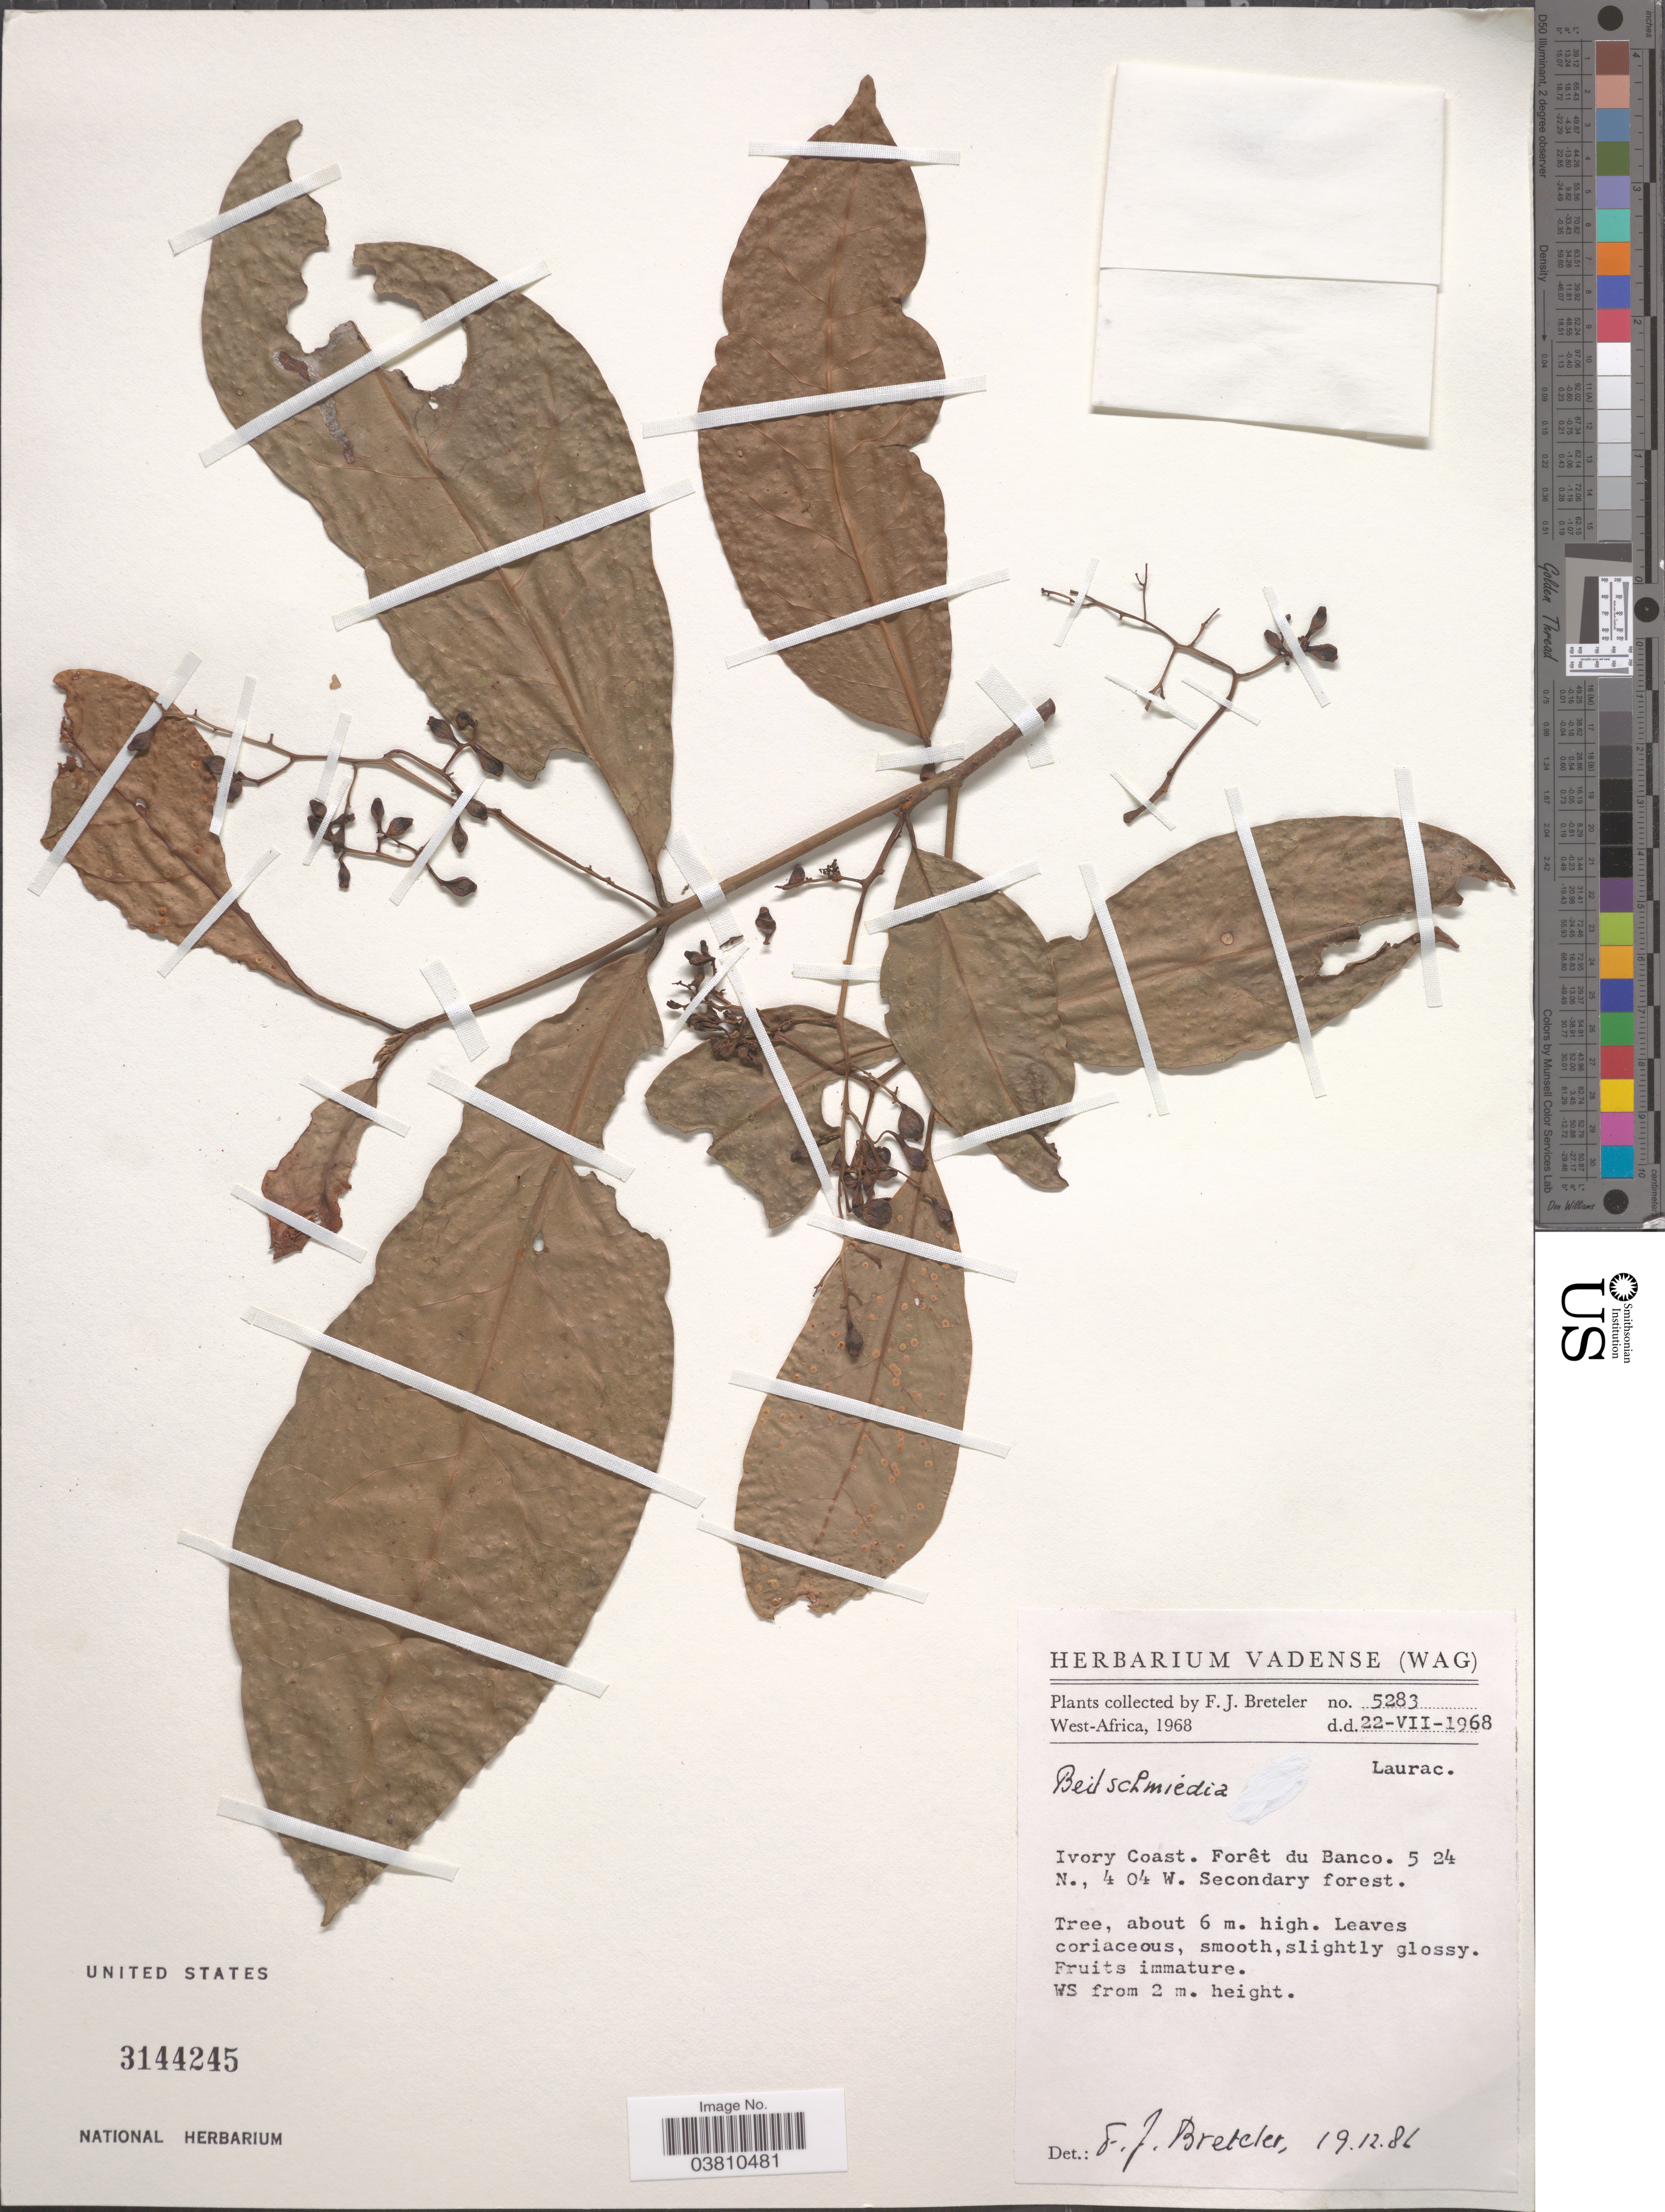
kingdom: Plantae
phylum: Tracheophyta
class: Magnoliopsida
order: Laurales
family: Lauraceae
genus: Beilschmiedia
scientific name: Beilschmiedia sp.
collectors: F. J. Breteler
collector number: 5283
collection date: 1968-07-22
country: Ivory Coast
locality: West-Africa. Forêt du Banco. Secondary forest.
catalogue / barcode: US 3144245